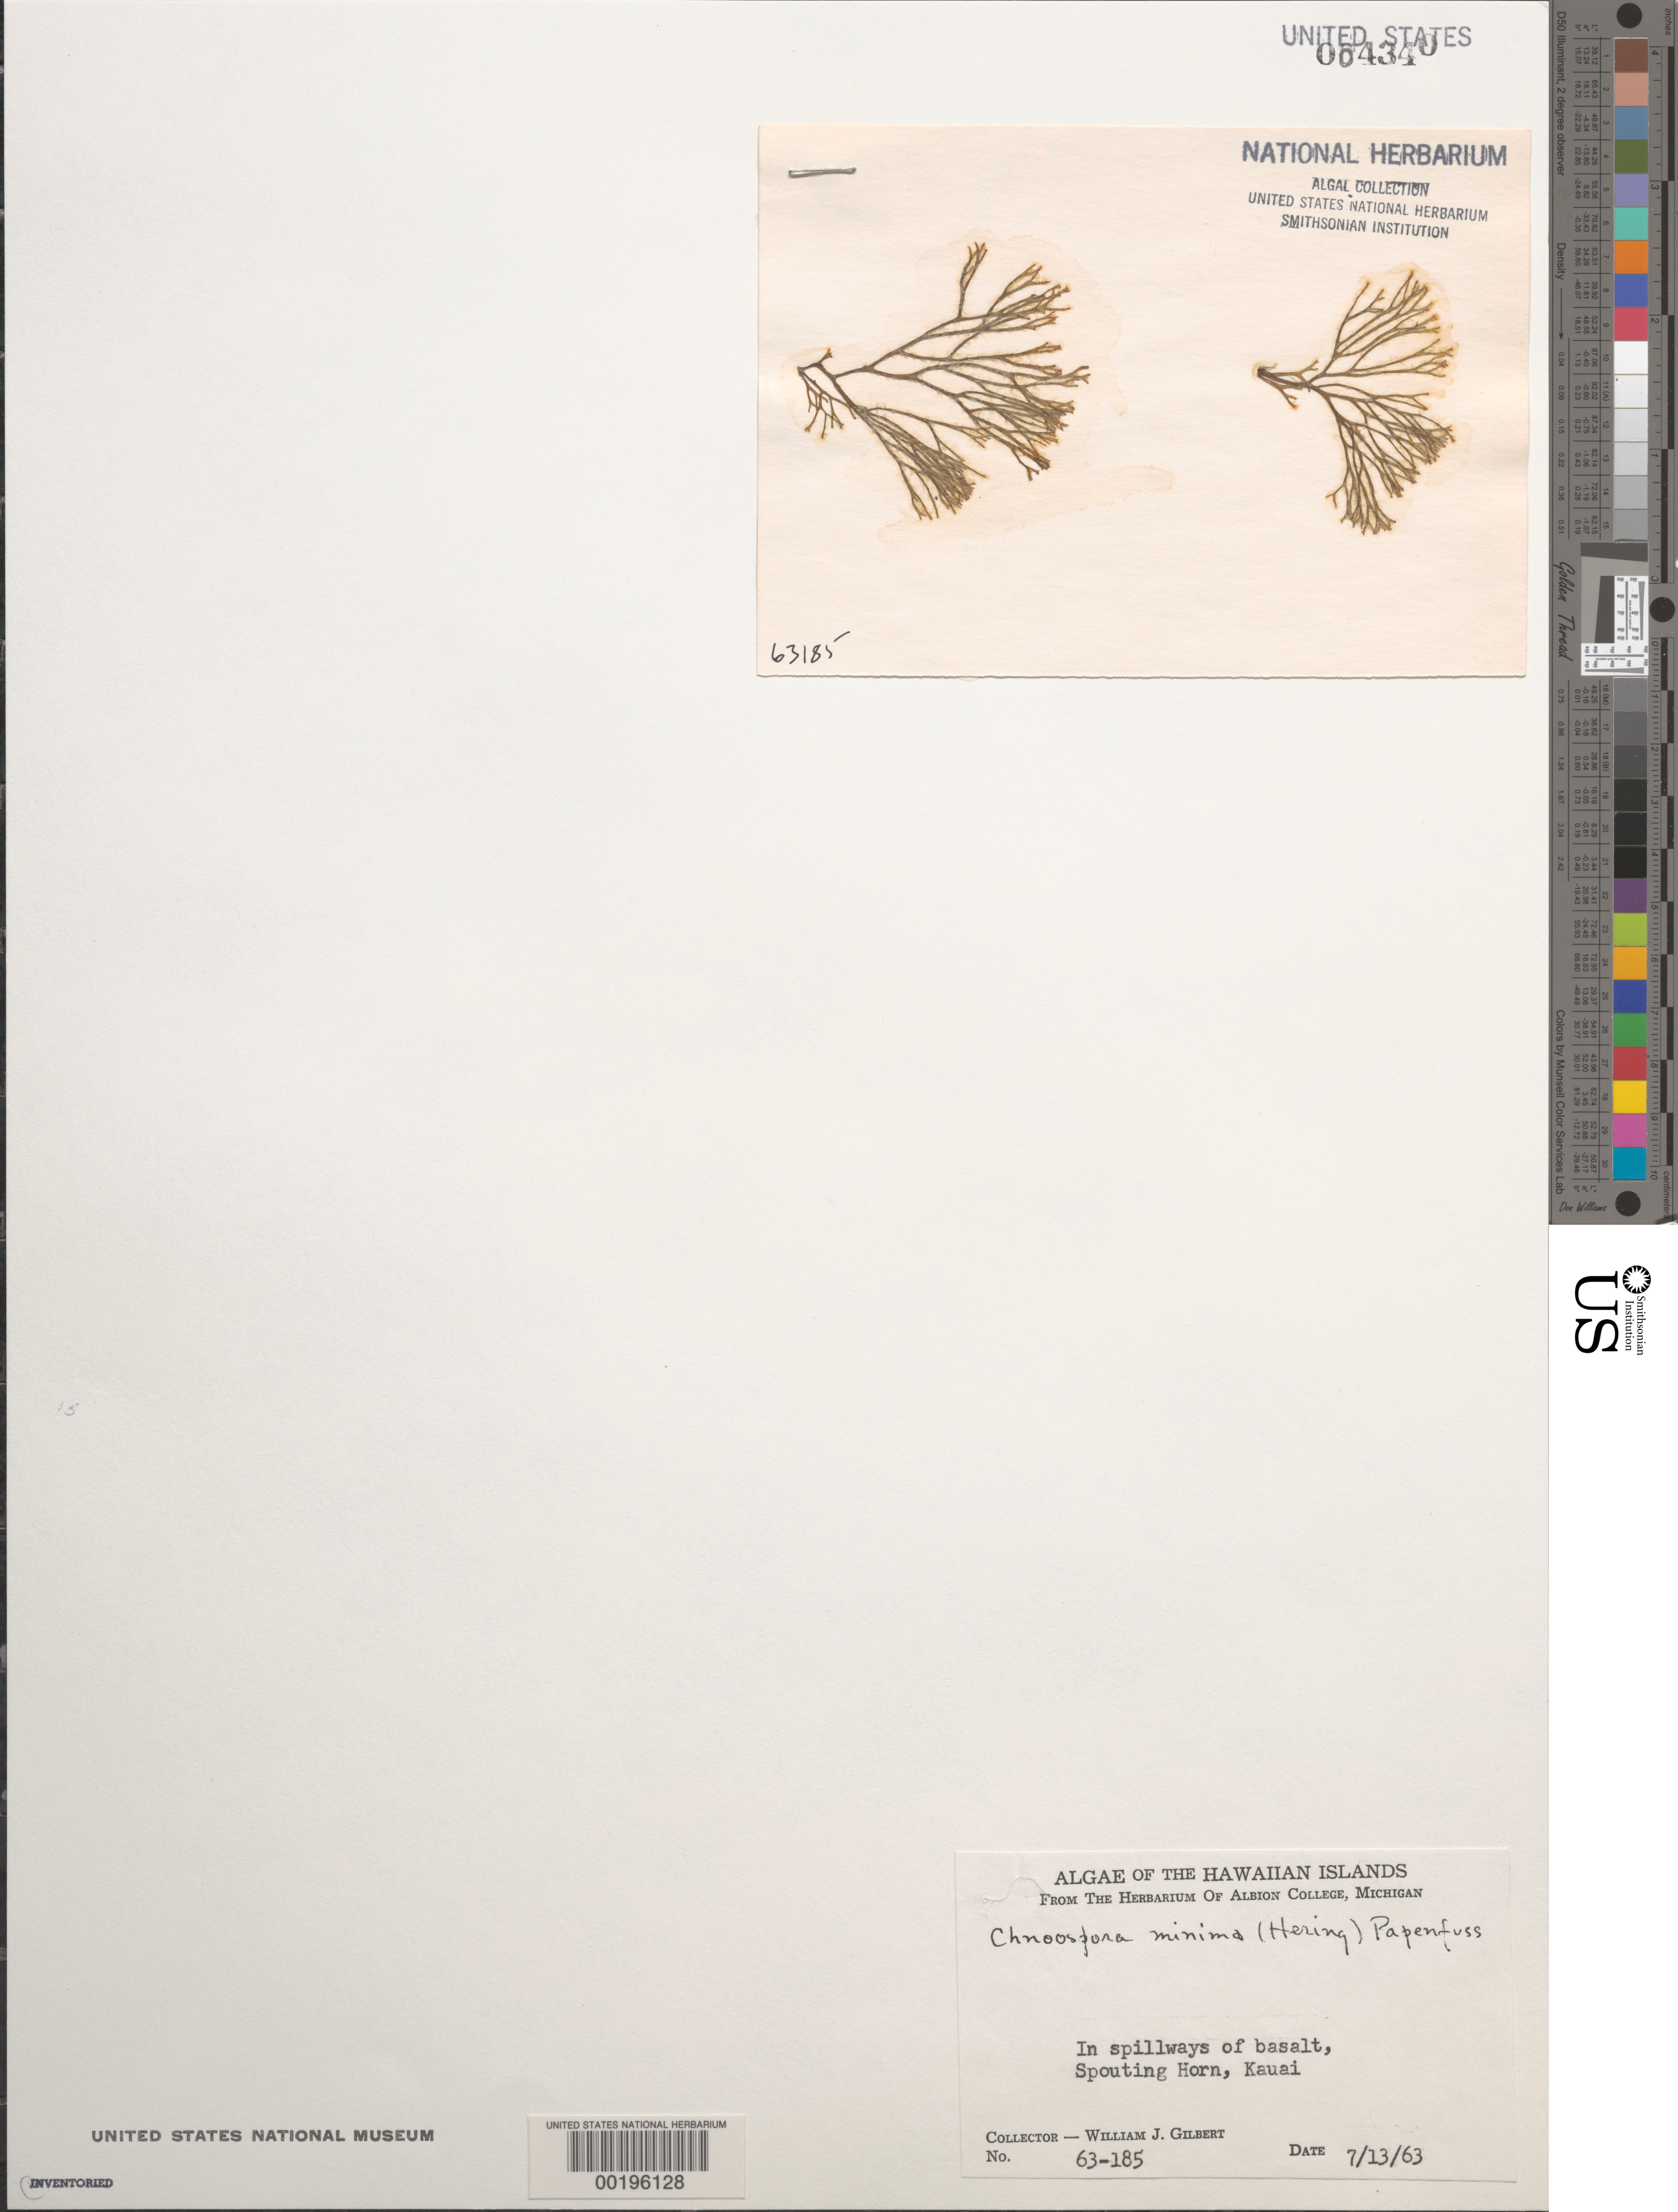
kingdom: Chromista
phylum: Ochrophyta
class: Phaeophyceae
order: Scytosiphonales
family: Scytosiphonaceae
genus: Chnoospora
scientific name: Chnoospora minima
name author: (Hering) Papenf.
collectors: W. J. Gilbert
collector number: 63-185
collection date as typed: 13 Jul 1963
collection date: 1963-07-13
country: United States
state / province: Hawaii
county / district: Kauai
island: Kaua'i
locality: Spouting Horn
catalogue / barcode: US 4340